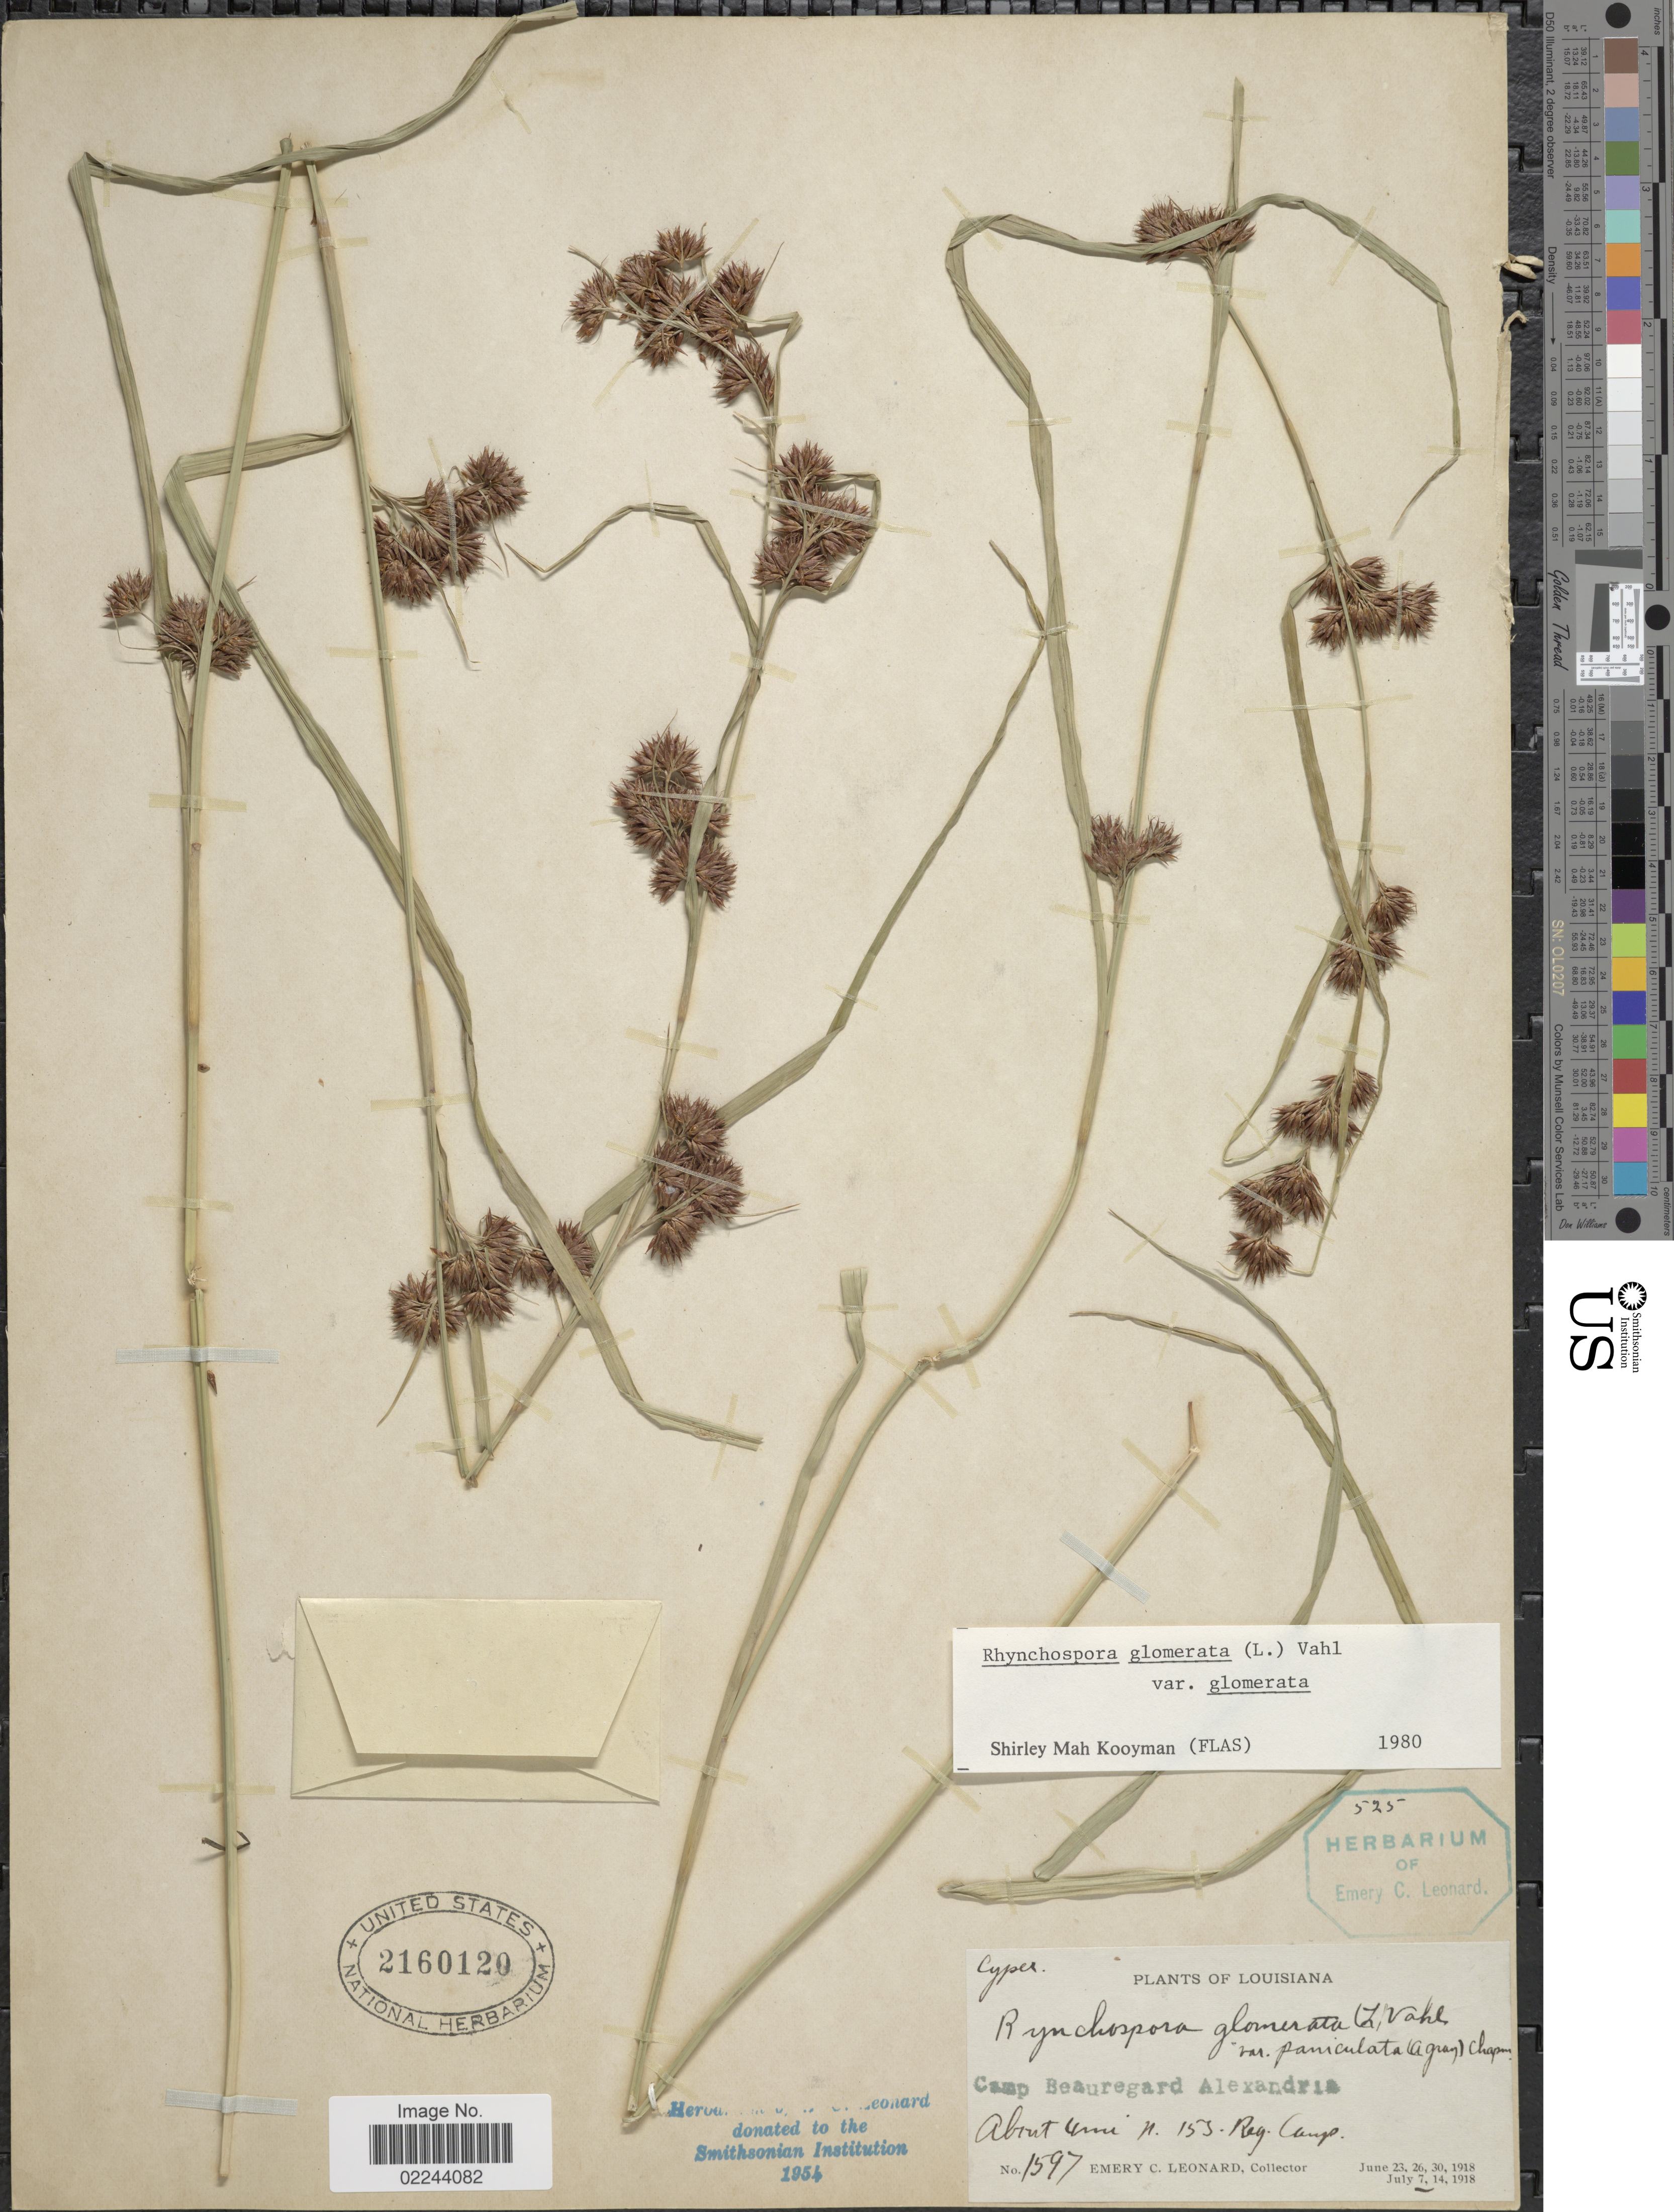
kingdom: Plantae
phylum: Tracheophyta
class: Liliopsida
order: Poales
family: Cyperaceae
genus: Rhynchospora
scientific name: Rhynchospora glomerata var. glomerata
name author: (L.) Vahl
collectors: E. C. Leonard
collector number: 1597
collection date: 1918-07-07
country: United States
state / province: Louisiana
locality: Camp Beauregard Alexandria, about 4 mi N 153, Reg. Camp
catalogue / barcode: US 2160120